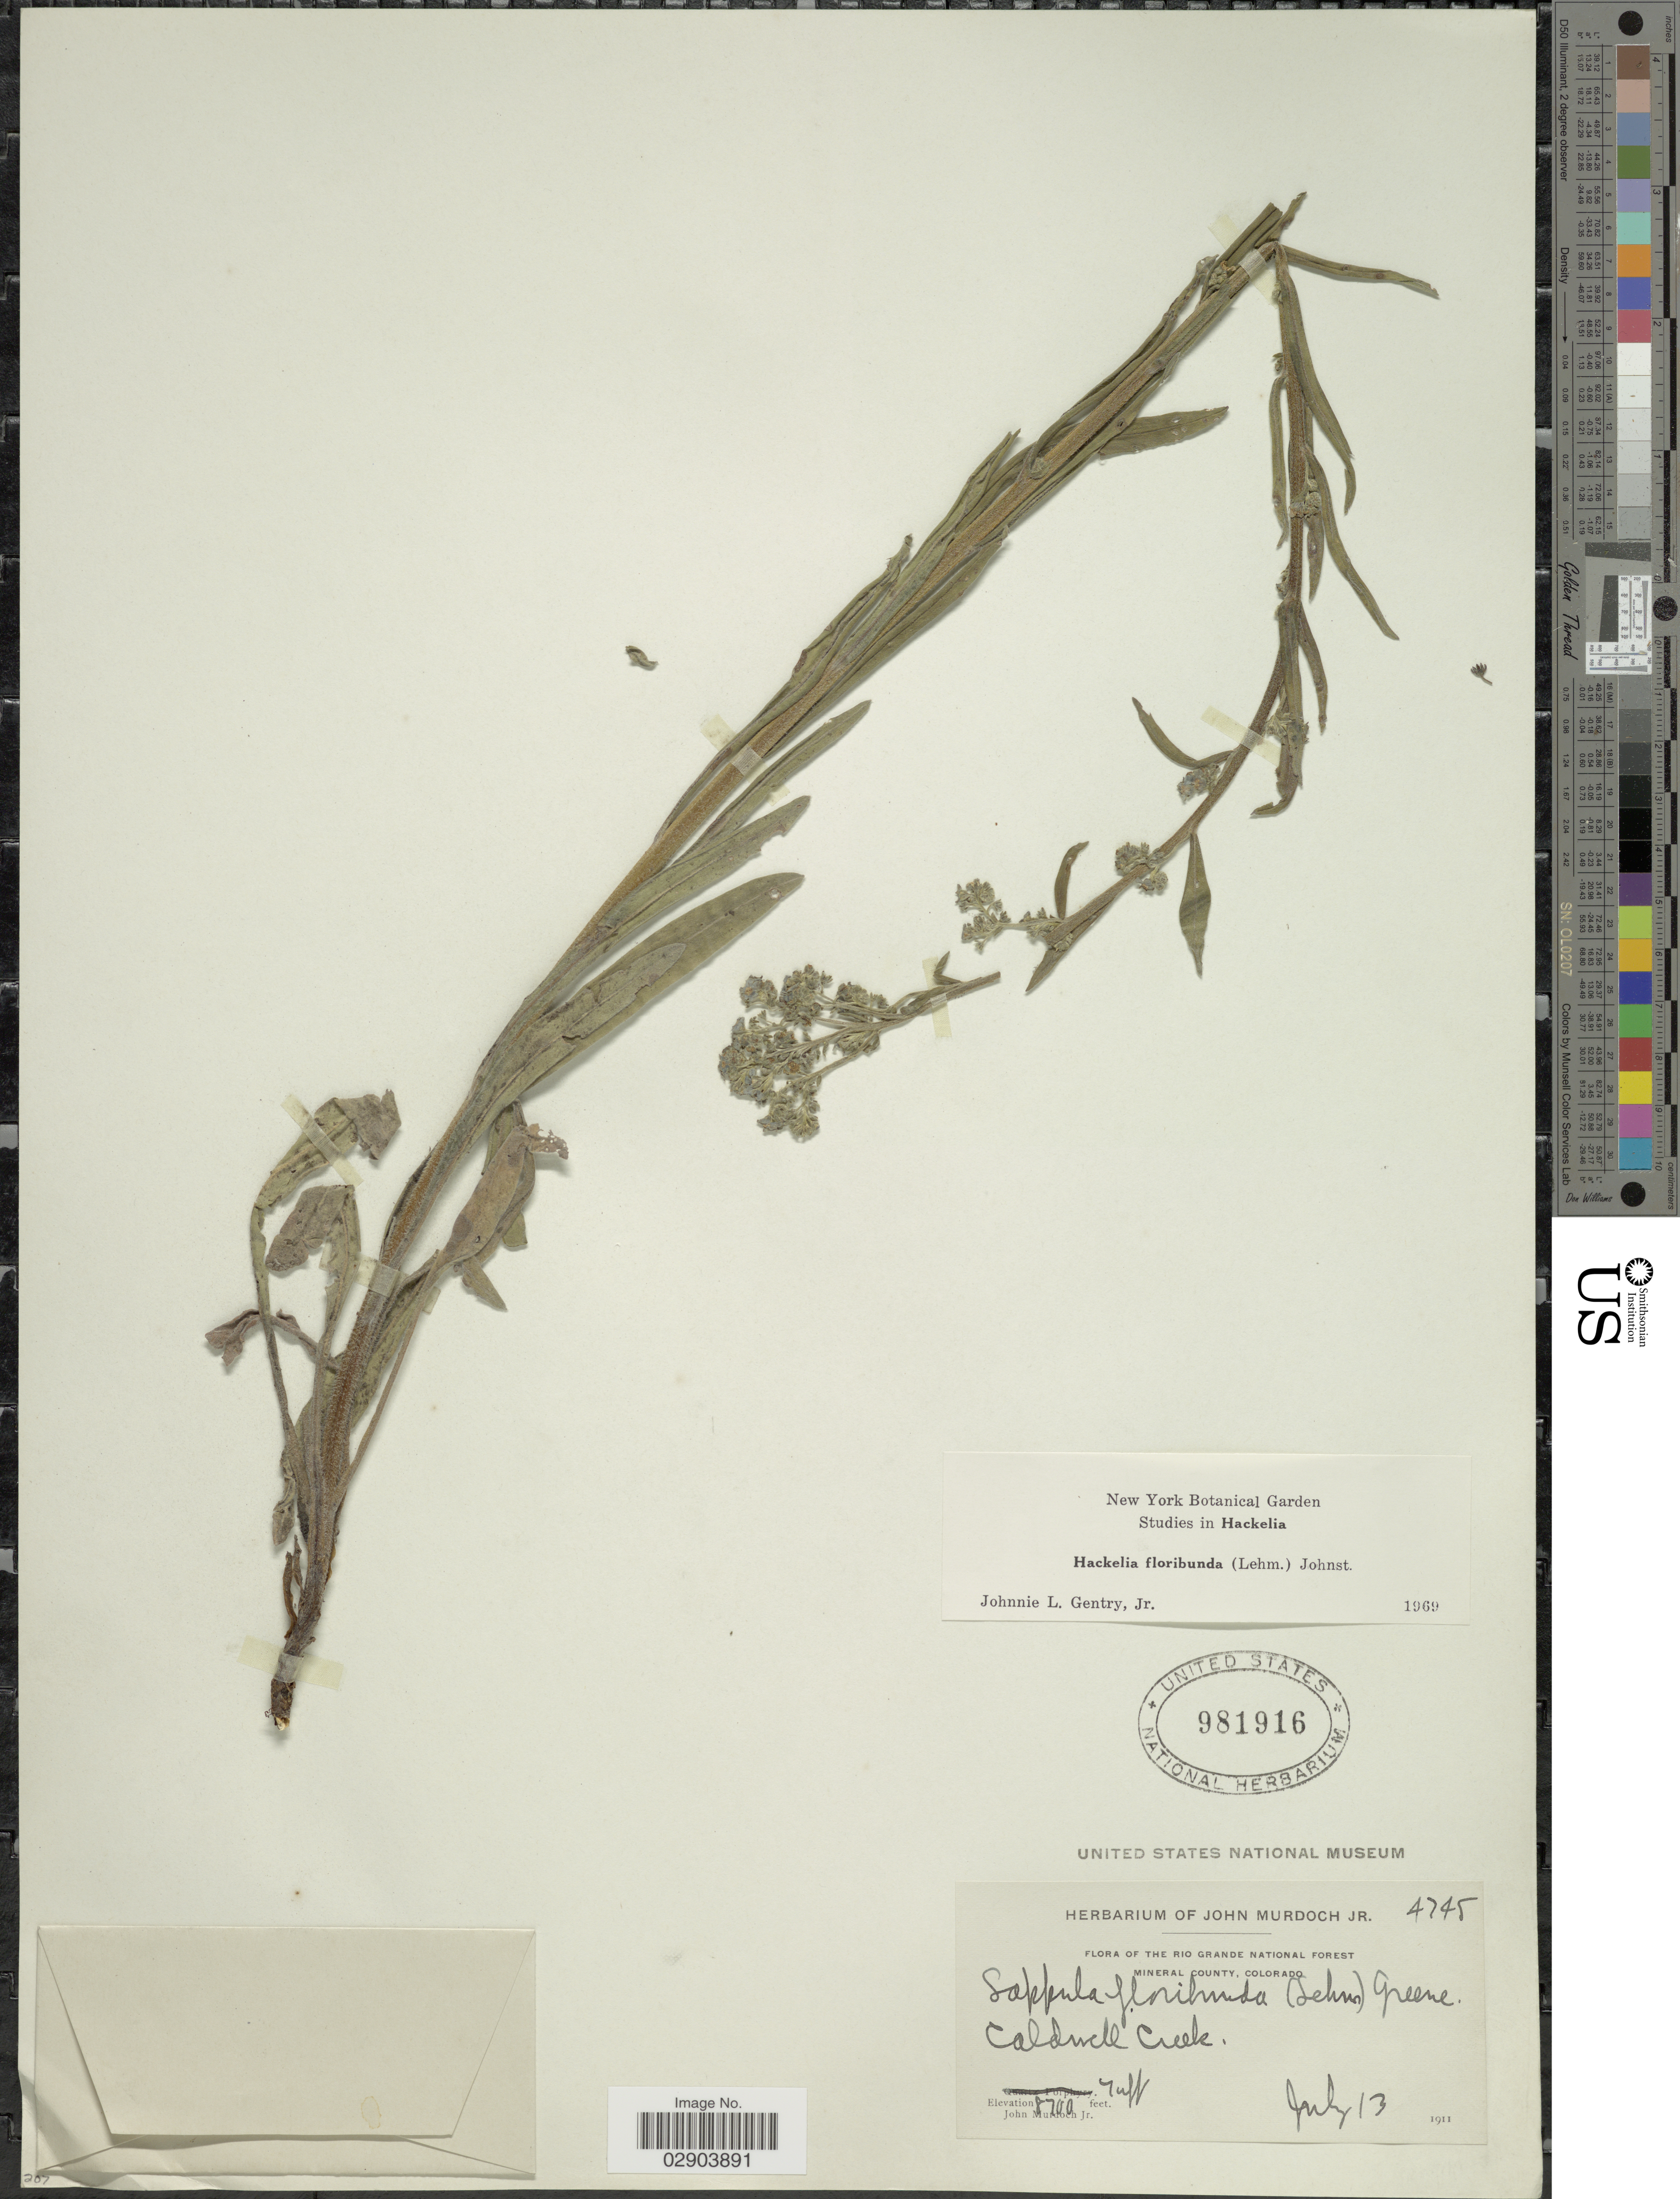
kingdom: Plantae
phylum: Tracheophyta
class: Magnoliopsida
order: Boraginales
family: Boraginaceae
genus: Hackelia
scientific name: Hackelia floribunda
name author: (Lehm.) I.M. Johnst.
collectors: J. Murdoch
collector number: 4745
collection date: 1911-07-13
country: United States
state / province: Colorado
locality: Rio Grande National Forest, Mineral County, Caldwell Creek.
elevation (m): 2652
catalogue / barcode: US 981916